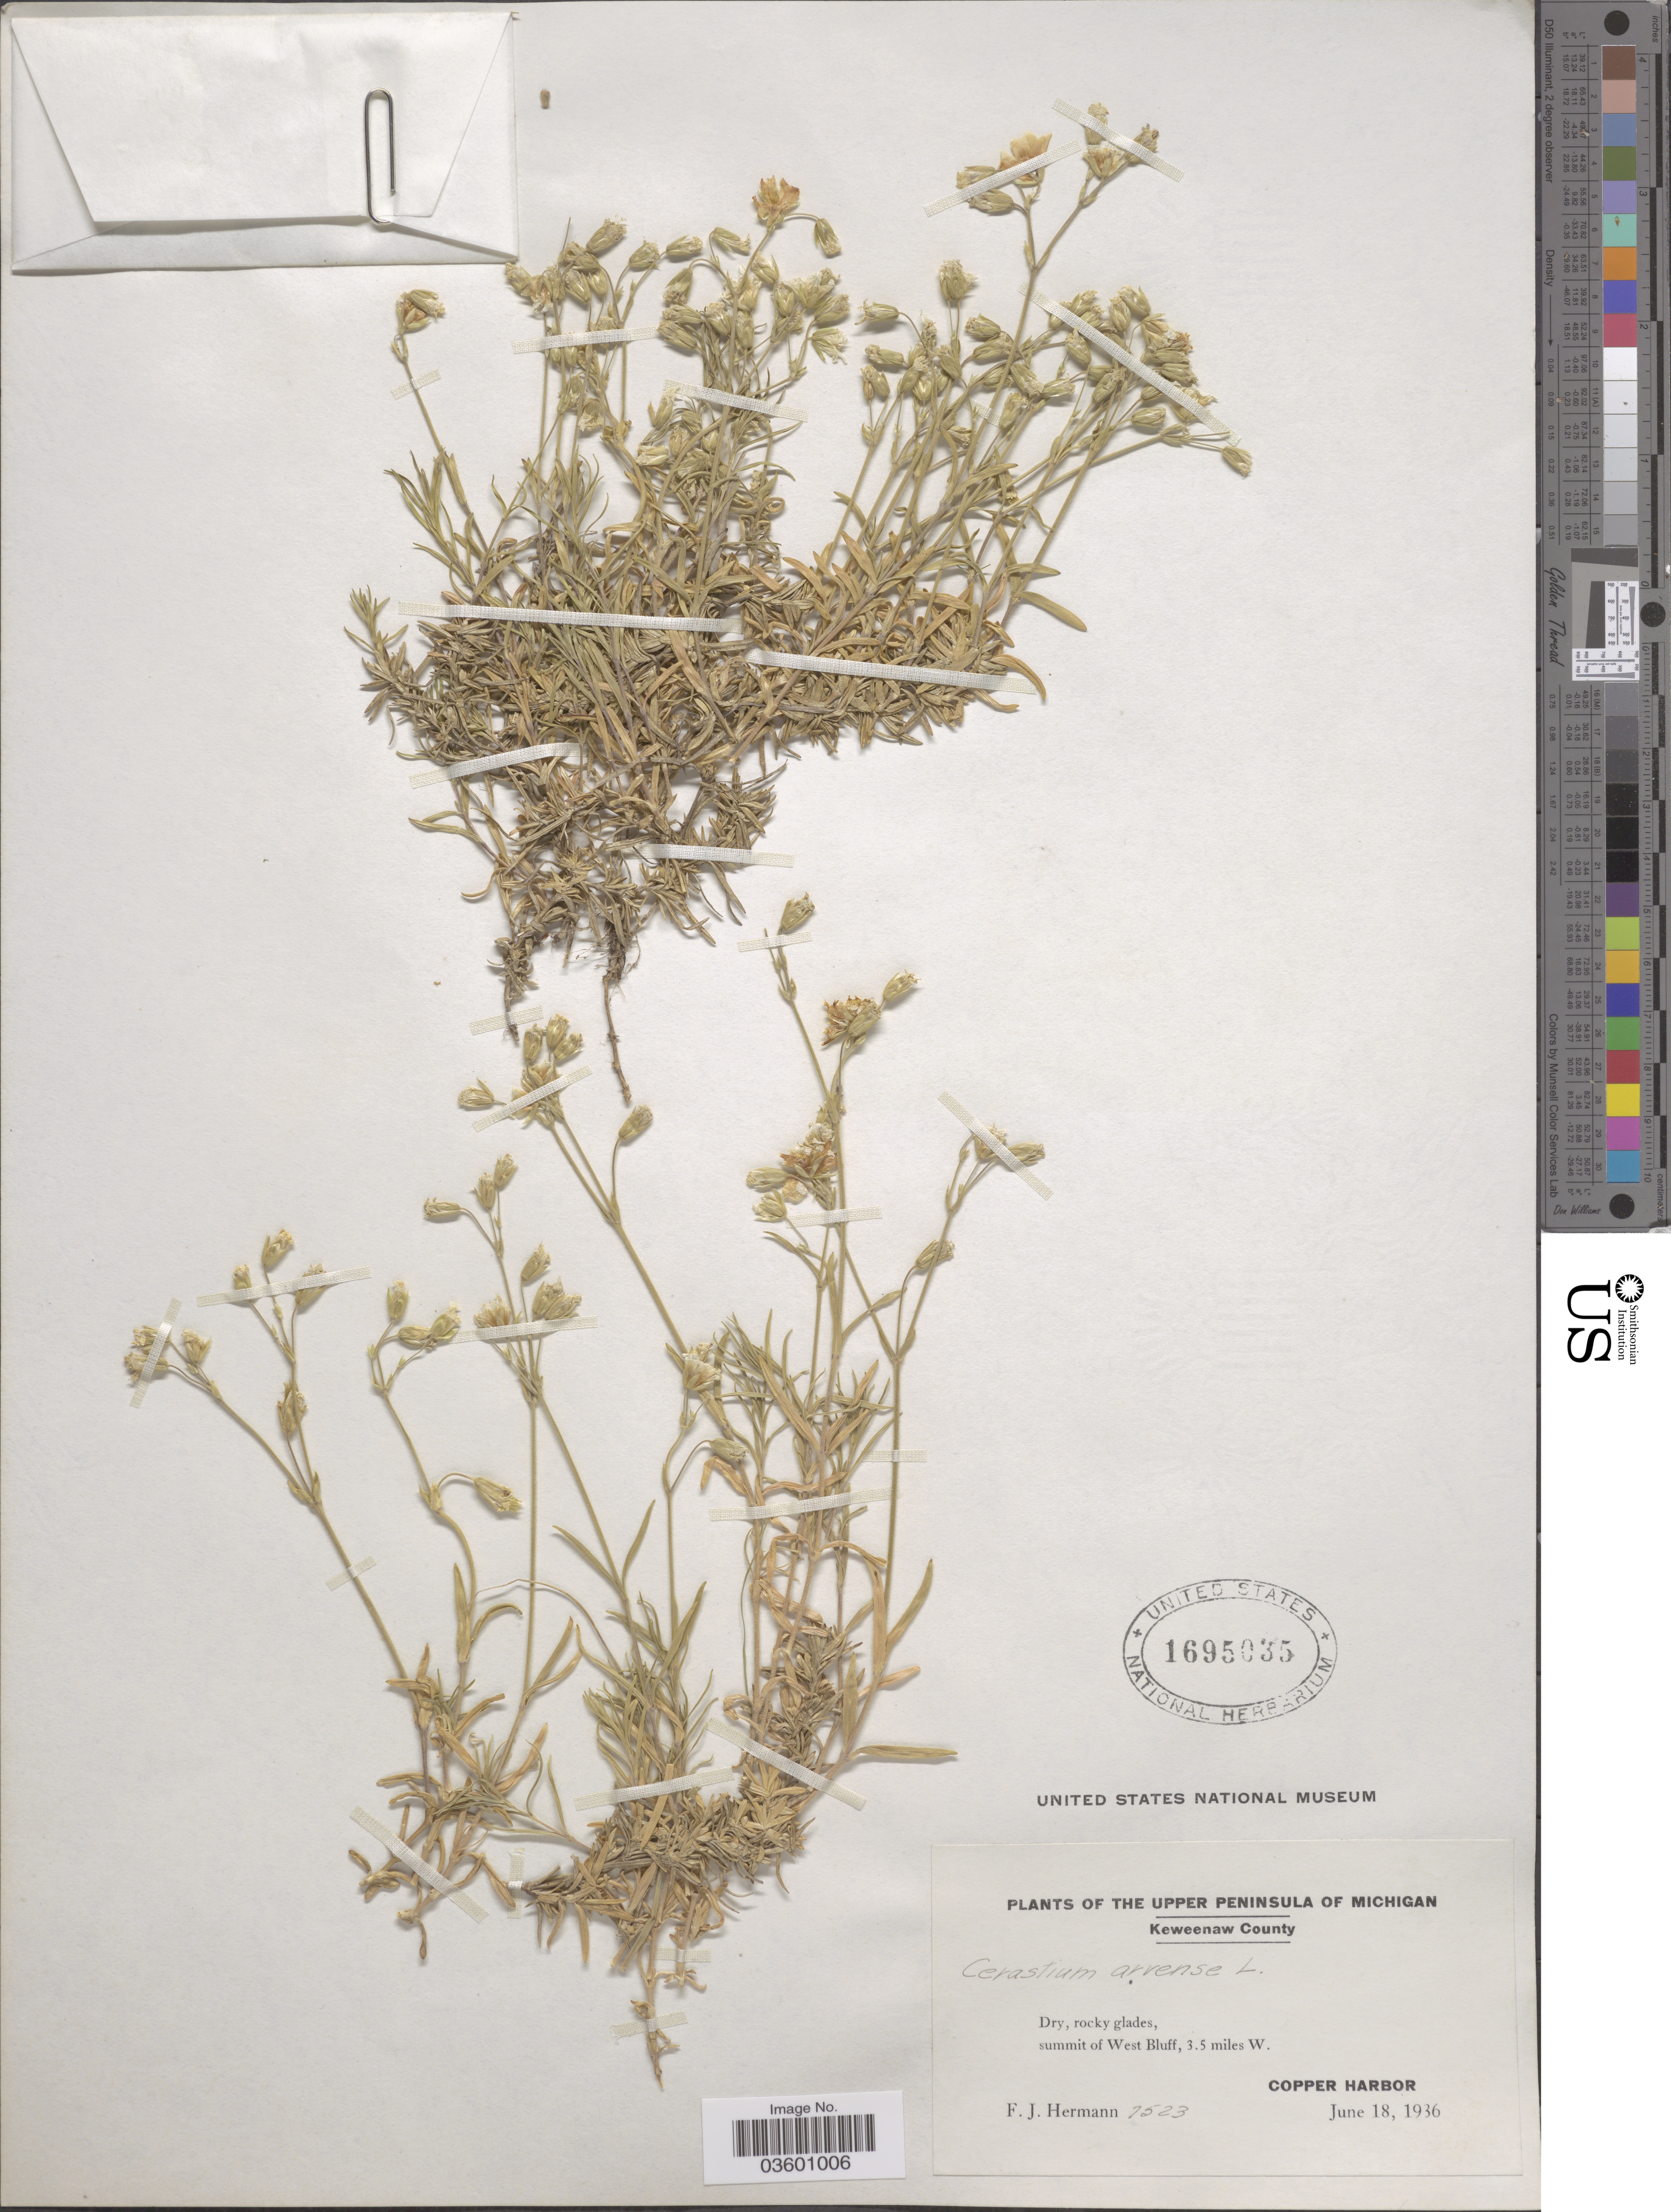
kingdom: Plantae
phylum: Tracheophyta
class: Magnoliopsida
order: Caryophyllales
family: Caryophyllaceae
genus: Cerastium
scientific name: Cerastium arvense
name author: L.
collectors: F. J. Hermann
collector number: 7523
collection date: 1936-06-18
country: United States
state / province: Michigan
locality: The Upper Peninsula of Michigan. Keweenaw County. Summit of West Bluff, 3.5 miles W. Copper Harbor.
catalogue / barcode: US 1695035